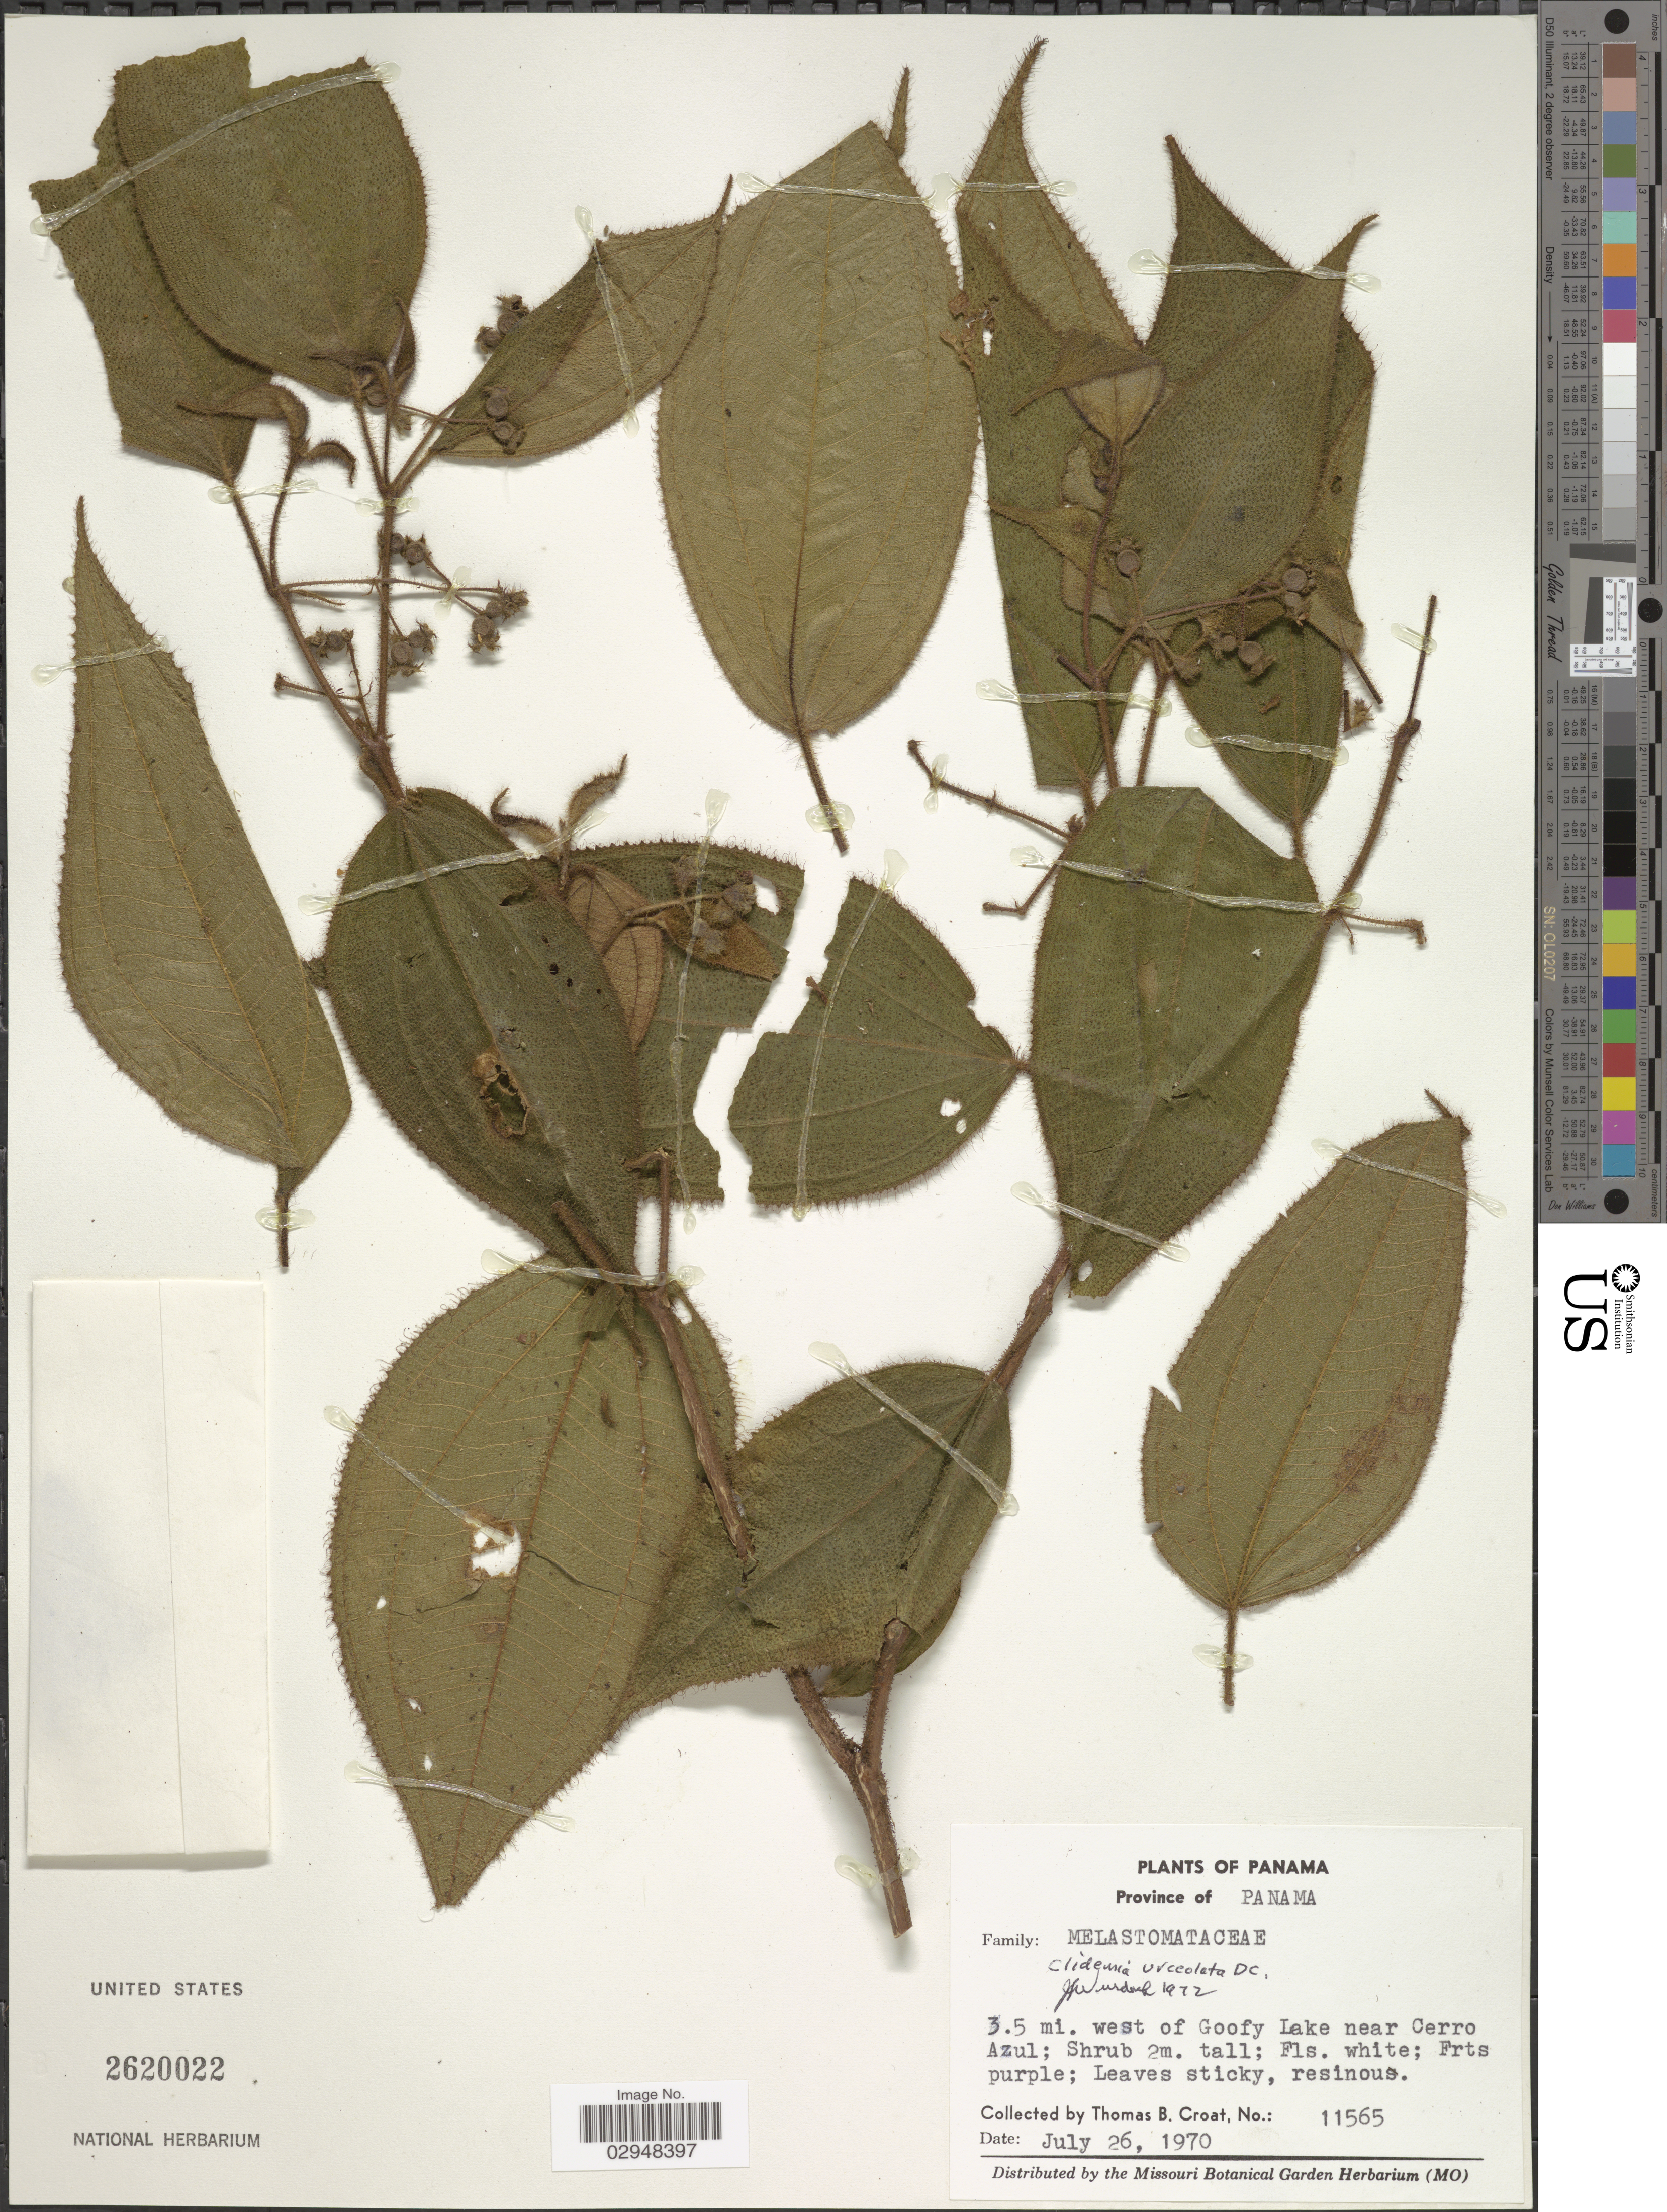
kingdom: Plantae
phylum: Tracheophyta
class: Magnoliopsida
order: Myrtales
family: Melastomataceae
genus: Clidemia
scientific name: Clidemia urceolata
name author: DC.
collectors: T. B. Croat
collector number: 11565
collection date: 1970-07-26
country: Panama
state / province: Panamá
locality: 3.5 mi. west of Goofy Lake near Cerro Azul.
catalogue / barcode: US 2620022